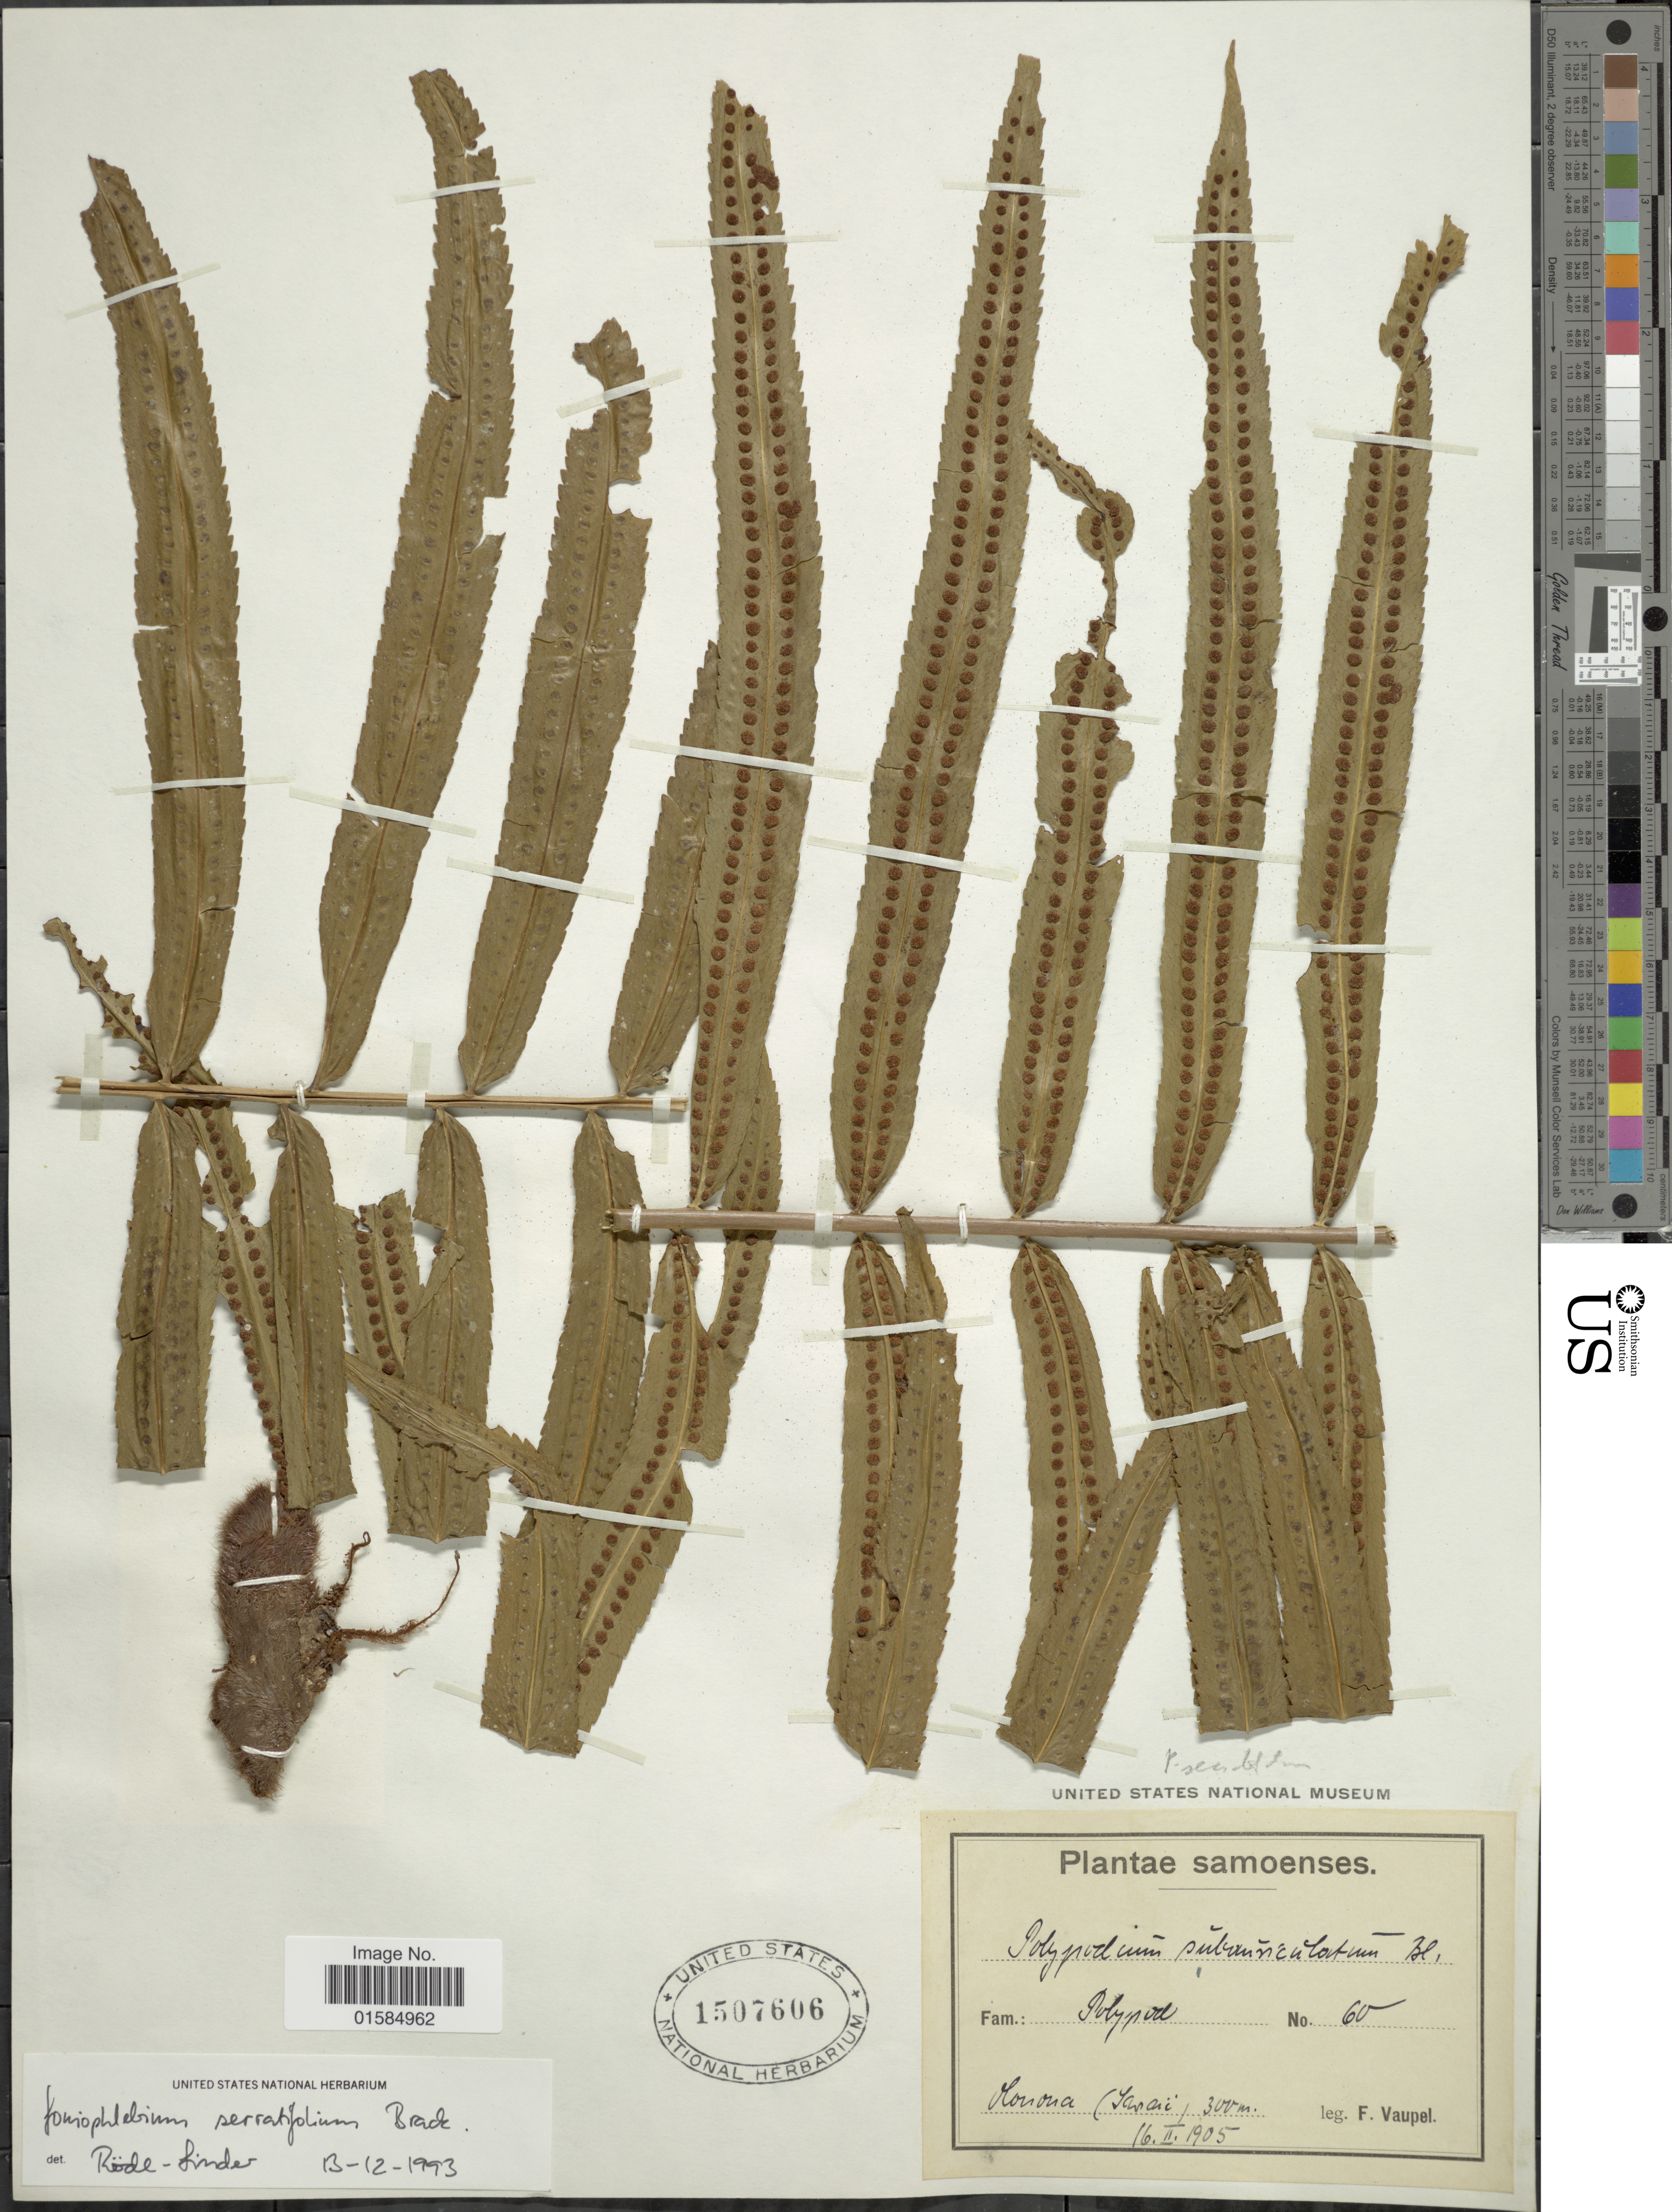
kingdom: Plantae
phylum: Tracheophyta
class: Polypodiopsida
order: Polypodiales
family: Polypodiaceae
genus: Goniophlebium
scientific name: Goniophlebium serratifolium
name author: Brack. in Wilkes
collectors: F. Vaupel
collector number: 60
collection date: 1905-02-16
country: Samoa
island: Savai'i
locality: Samoenses, Monona (Savaii) [interpreted]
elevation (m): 300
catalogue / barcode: US 1507606